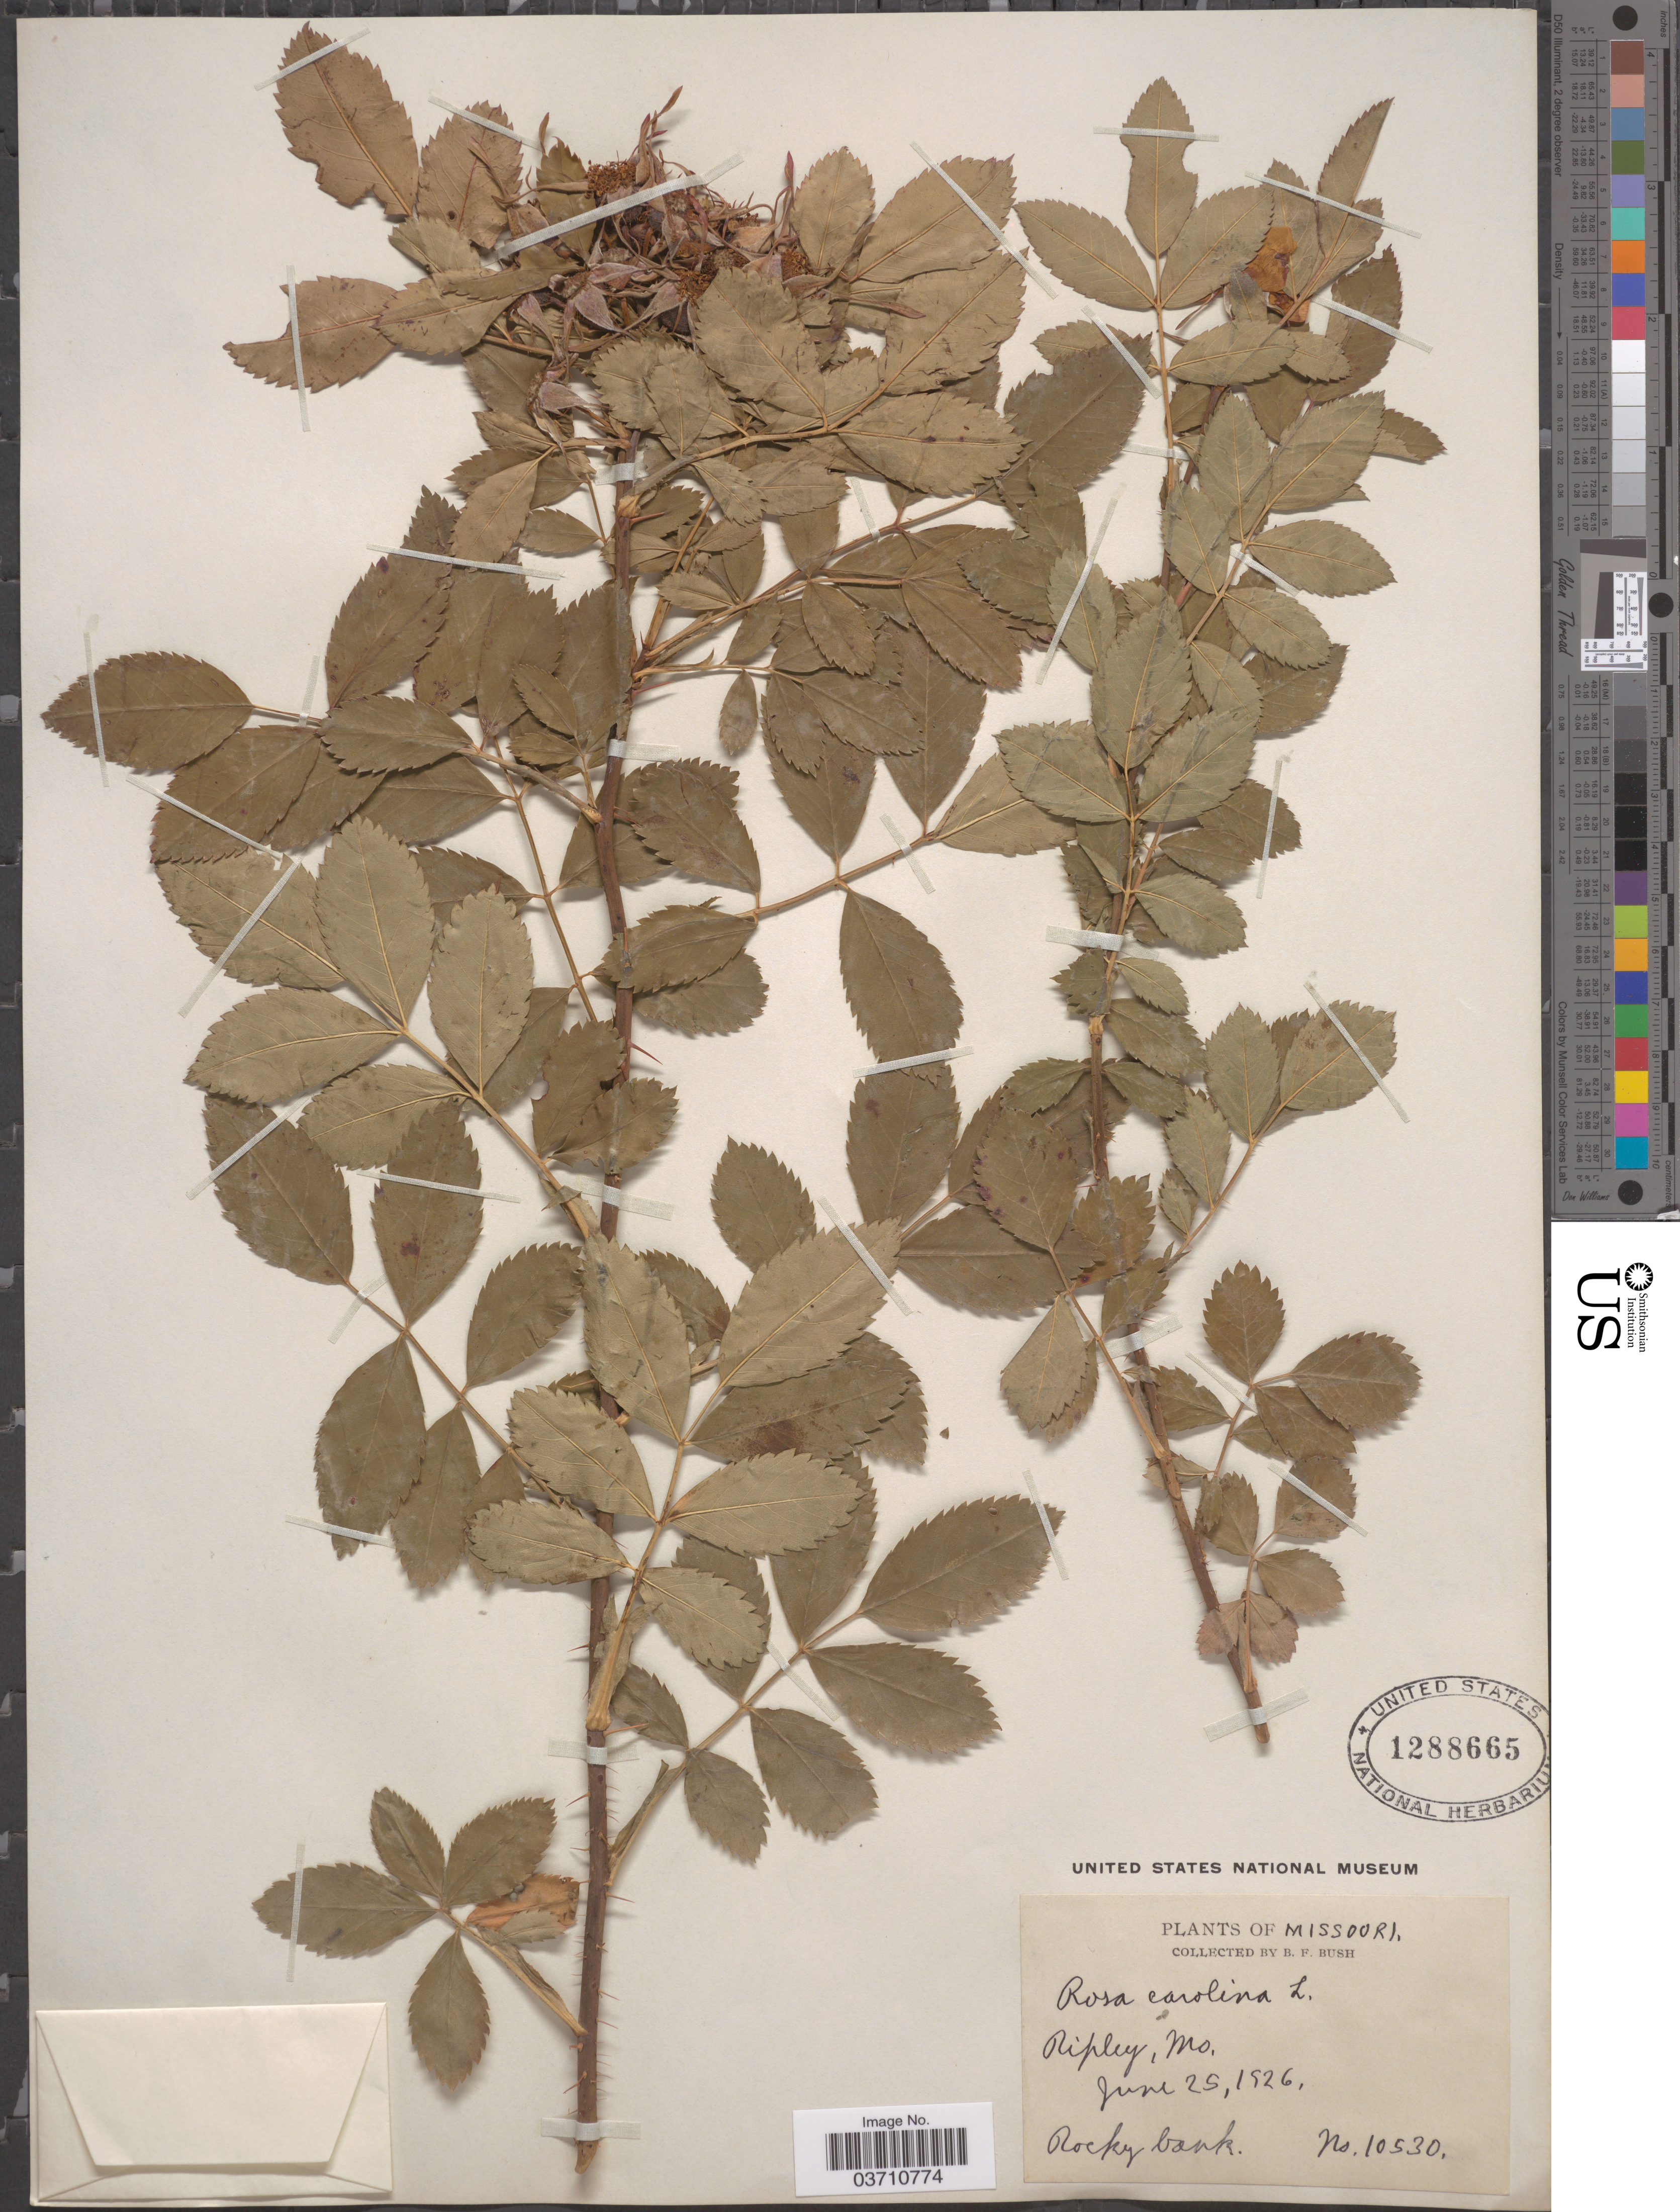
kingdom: Plantae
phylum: Tracheophyta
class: Magnoliopsida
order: Rosales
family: Rosaceae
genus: Rosa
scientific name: Rosa carolina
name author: L.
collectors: B. F. Bush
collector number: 10530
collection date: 1926-06-25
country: United States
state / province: Missouri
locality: Ripley.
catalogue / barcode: US 1288665